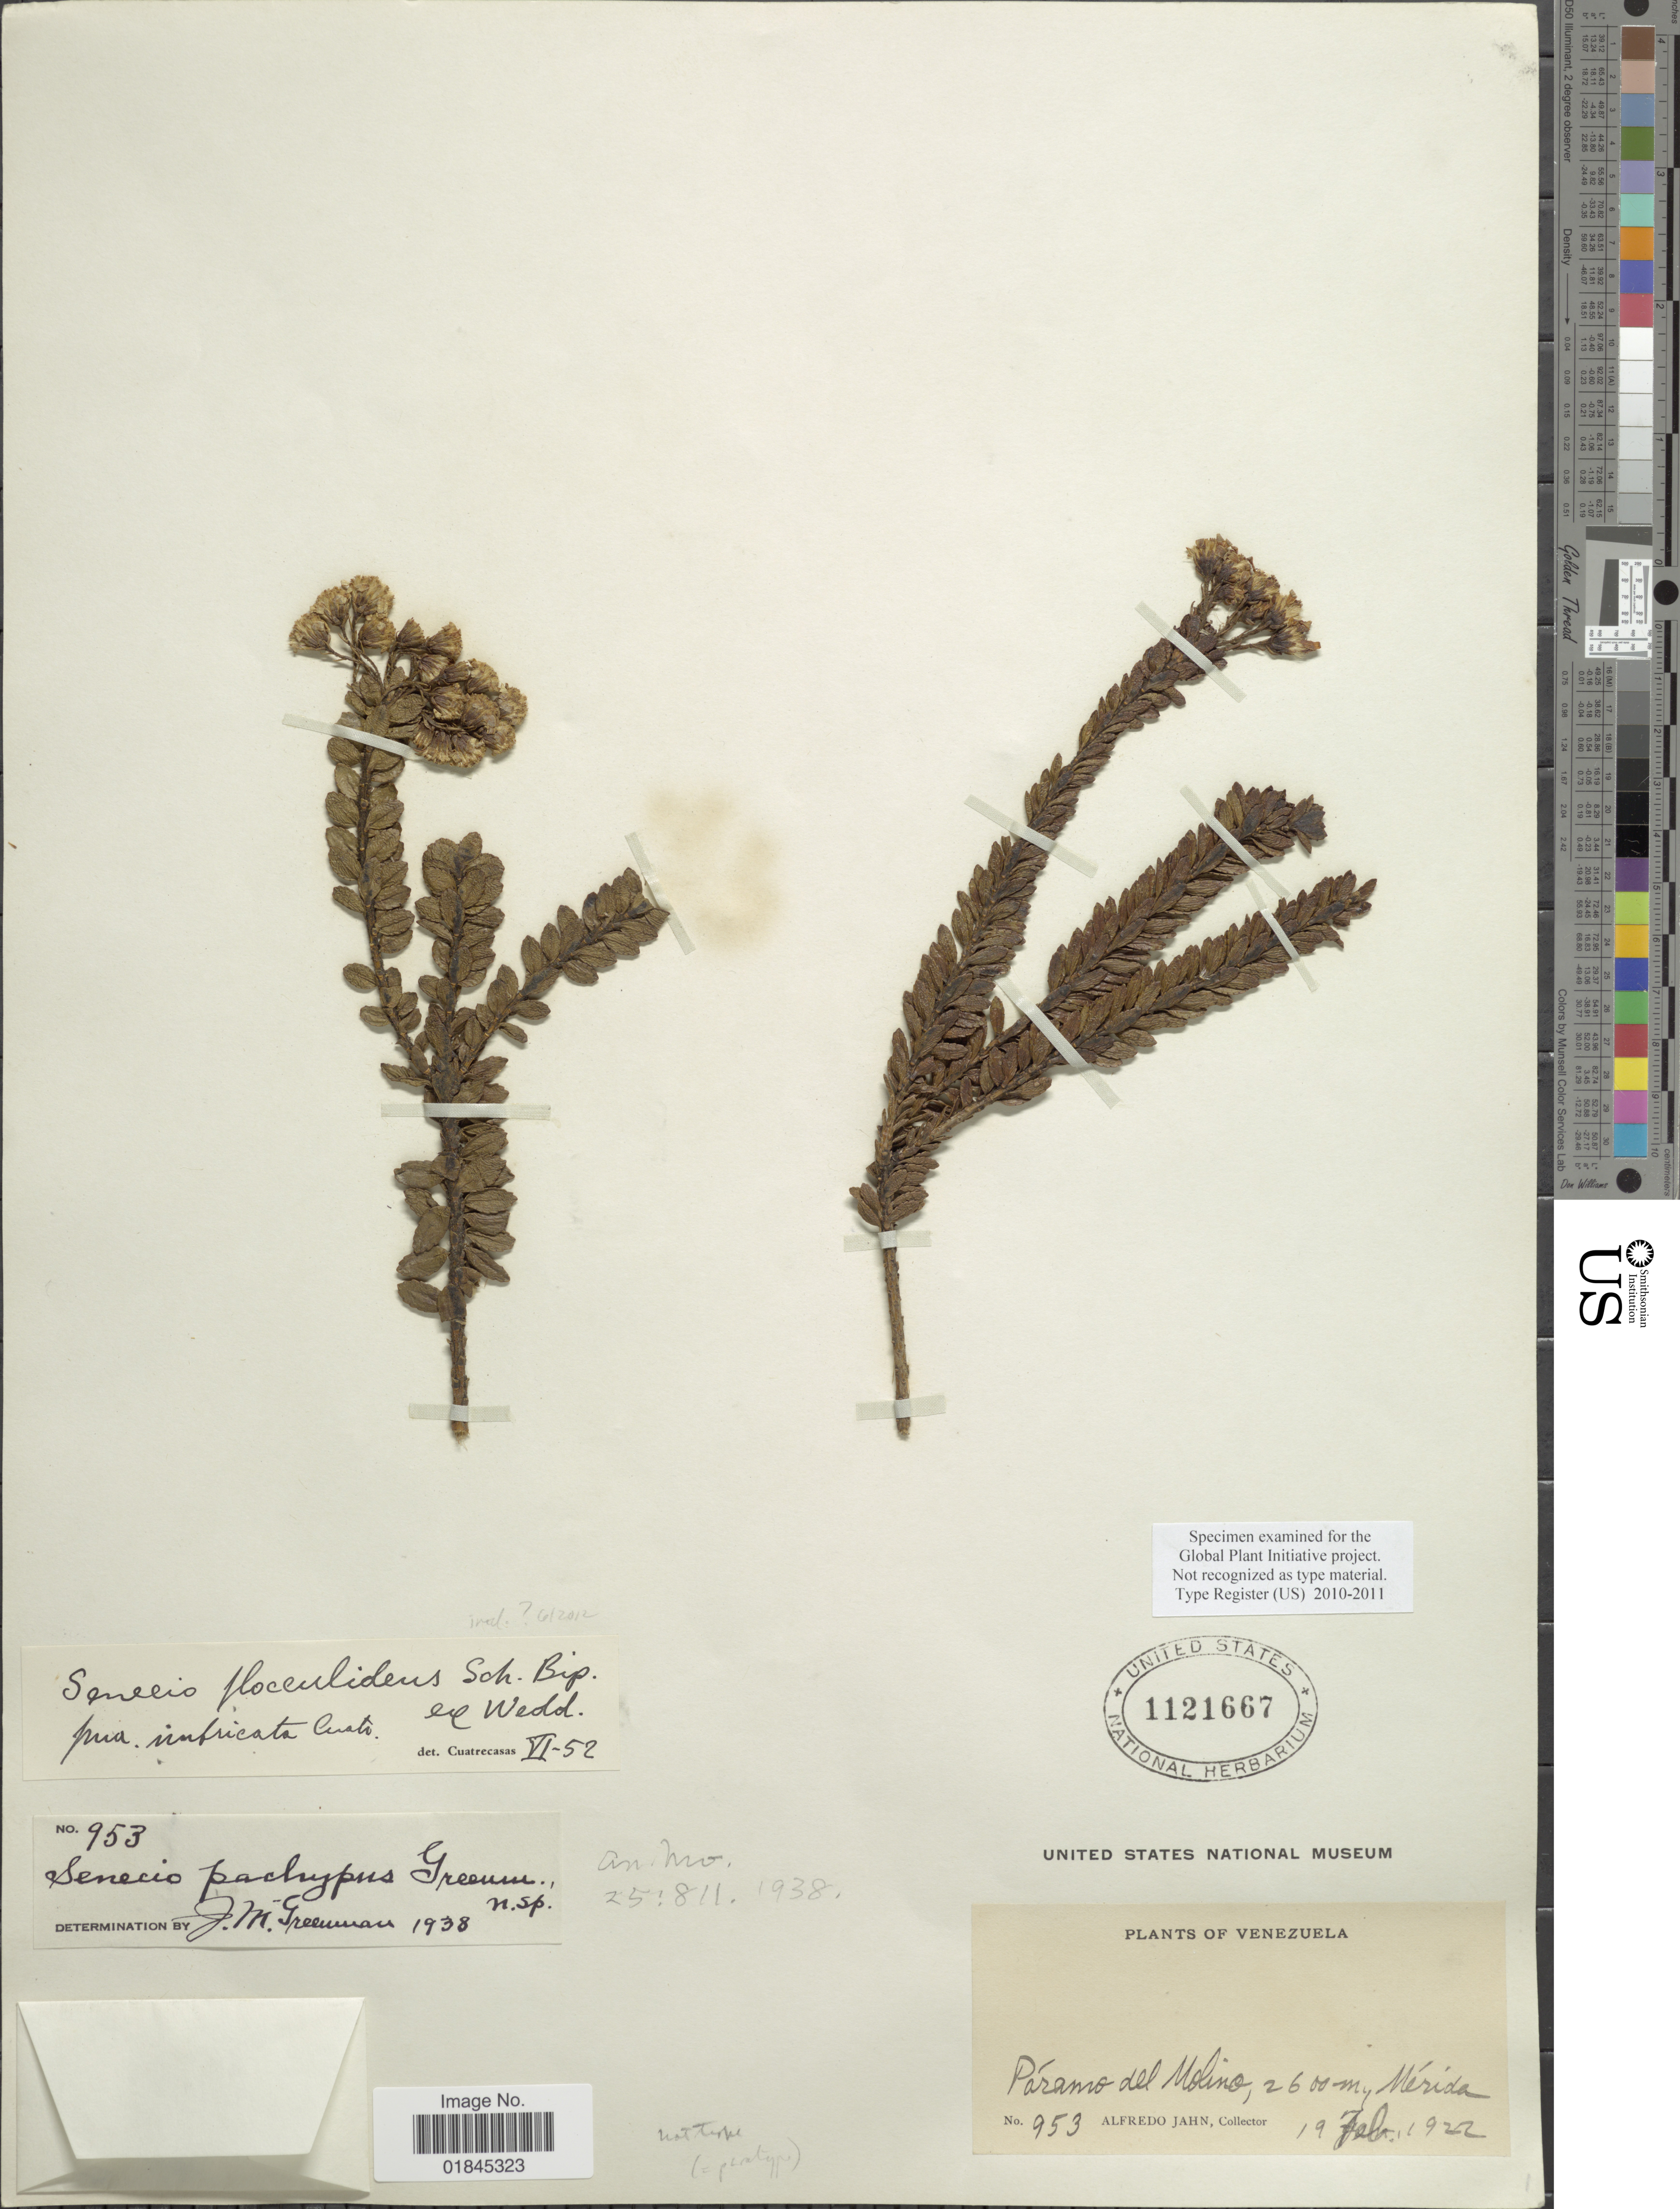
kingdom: Plantae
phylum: Tracheophyta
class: Magnoliopsida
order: Asterales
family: Asteraceae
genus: Pentacalia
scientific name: Pentacalia flocculidens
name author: (Sch. Bip. ex Wedd.) Cuatrec.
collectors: A. Jahn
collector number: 953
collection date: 1922-02-19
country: Venezuela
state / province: Mérida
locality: Páramo del Molino, Mérida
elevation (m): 2600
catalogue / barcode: US 1121667